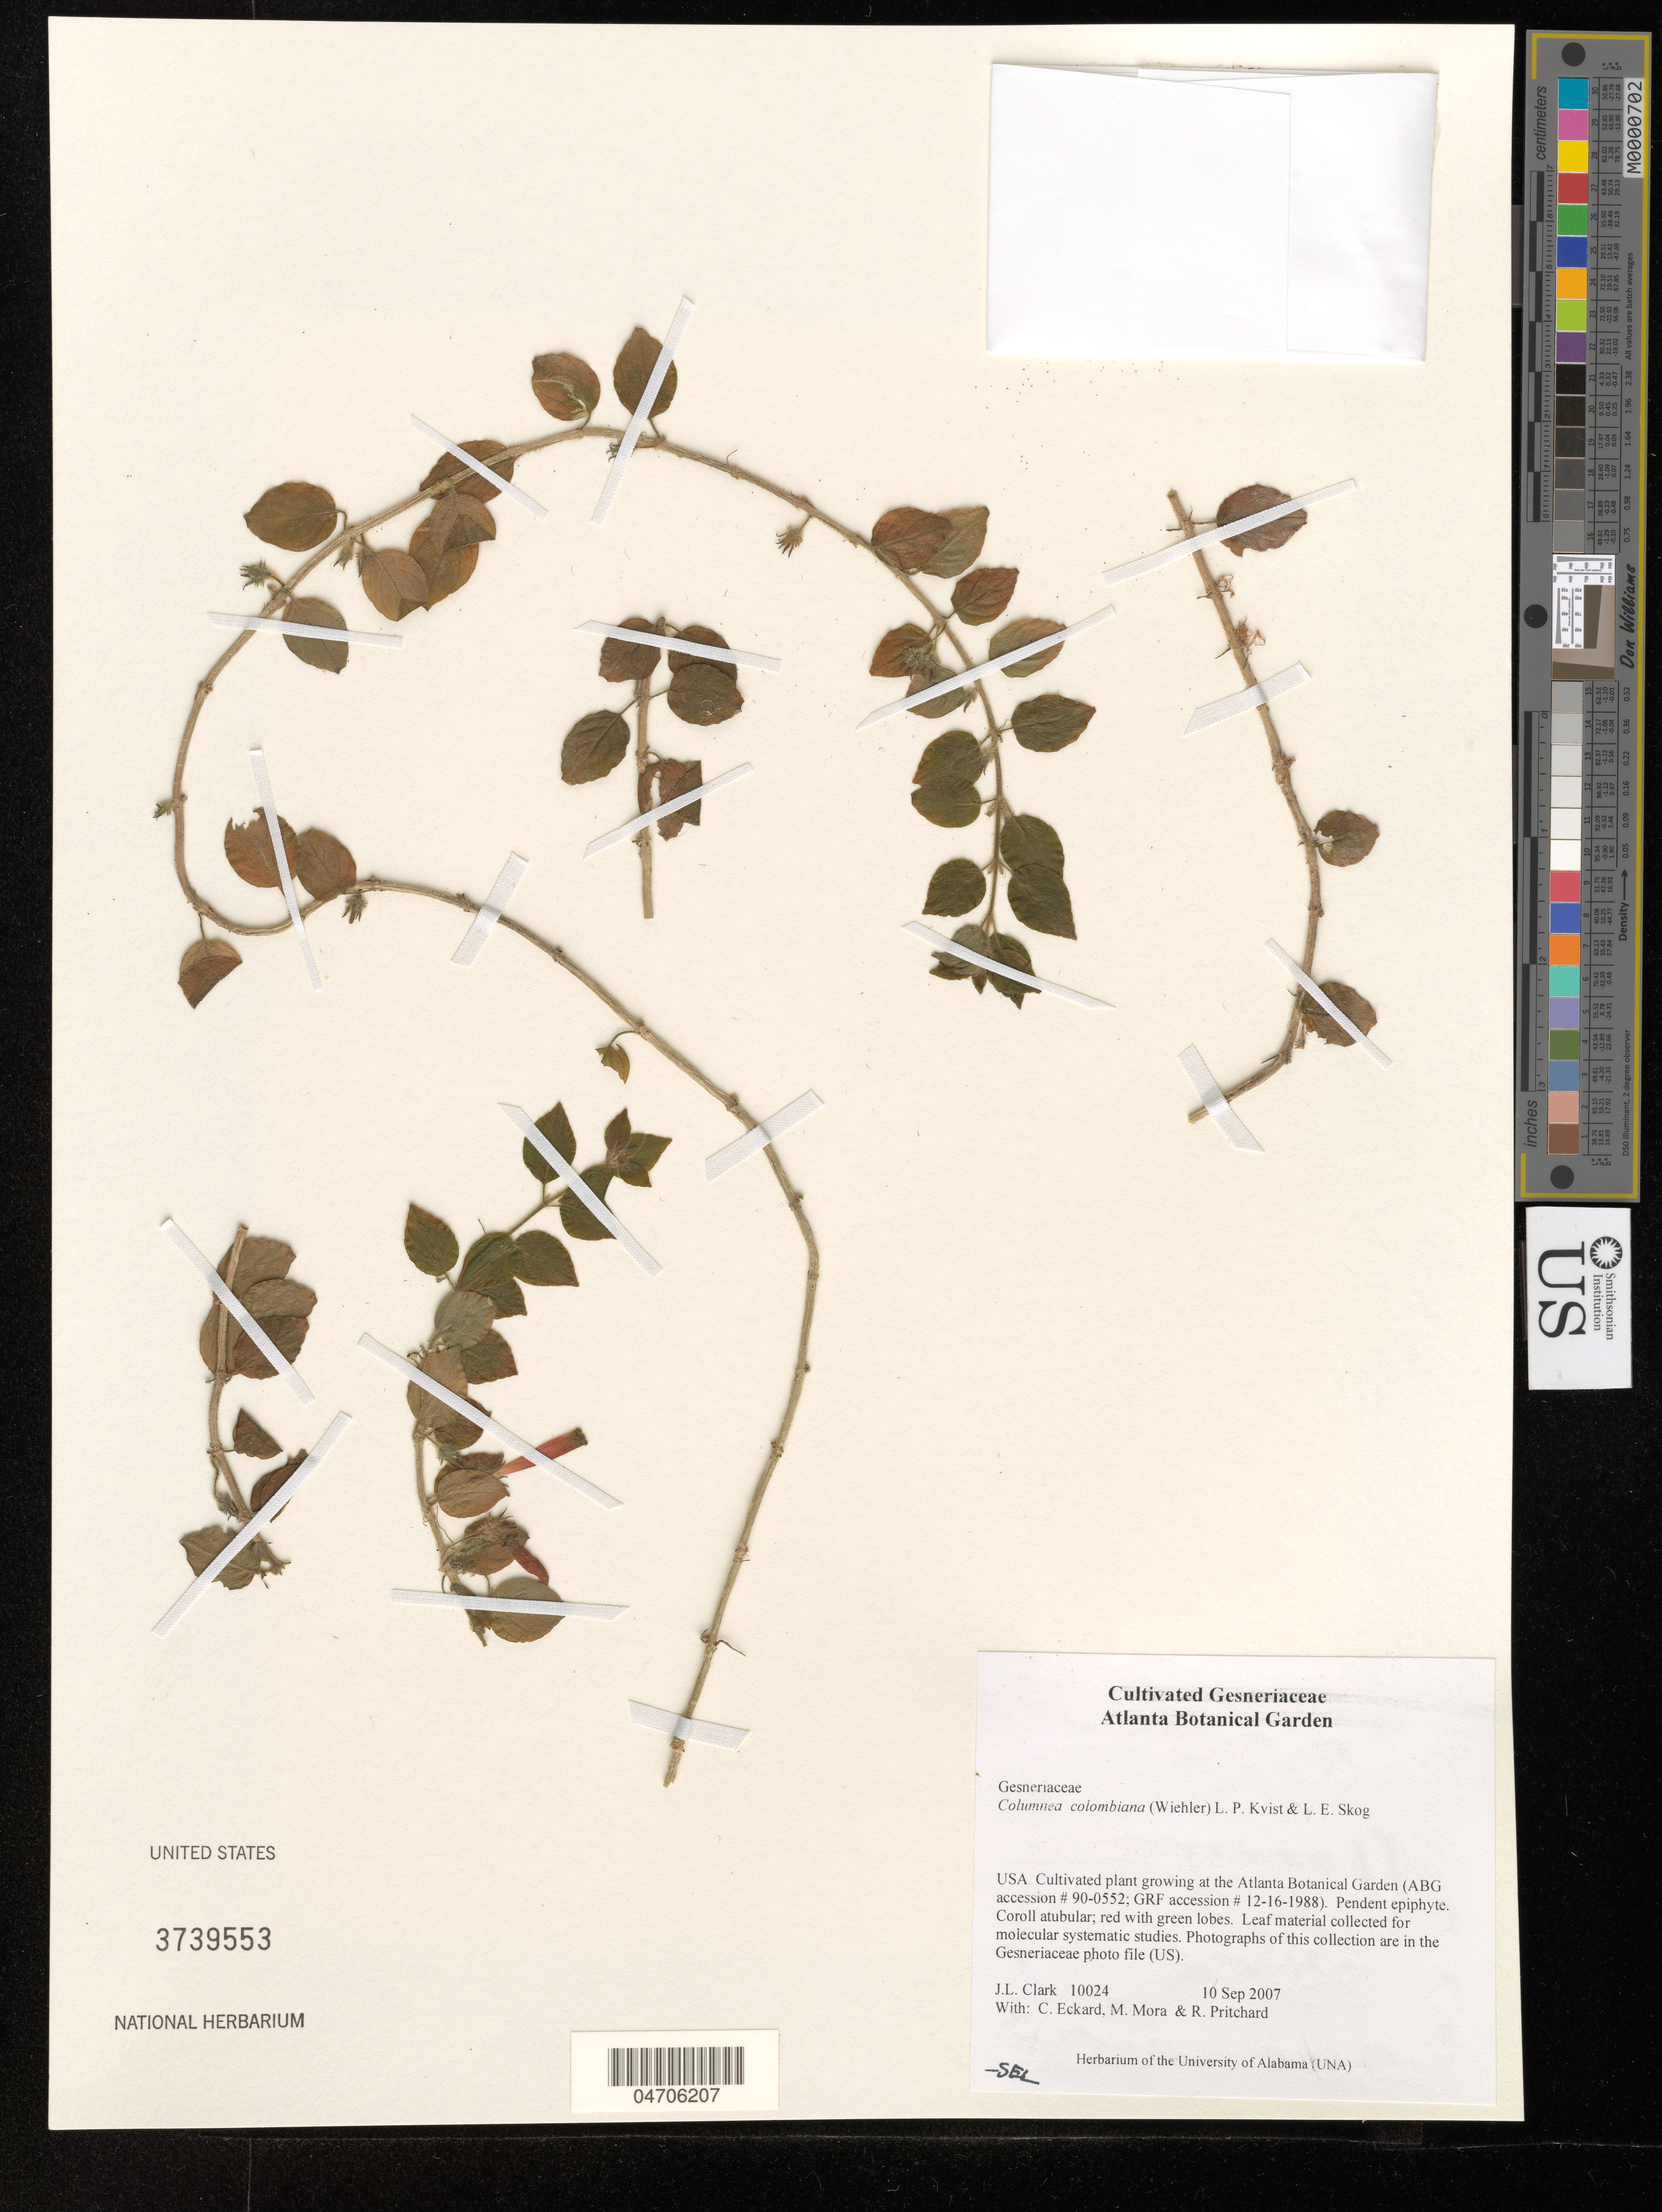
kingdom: Plantae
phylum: Tracheophyta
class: Magnoliopsida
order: Lamiales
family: Gesneriaceae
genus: Columnea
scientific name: Columnea colombiana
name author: (Wiehler) L.P. Kvist & L.E. Skog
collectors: J. L. Clark, C. Eckard, M. Mora & R. Pritchard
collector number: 10024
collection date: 2007-09-10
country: United States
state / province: Georgia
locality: At the Atlanta Botanical Garden (ABG accession # 90-0552; GRF accession # 12-16-1988).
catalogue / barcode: US 3739553